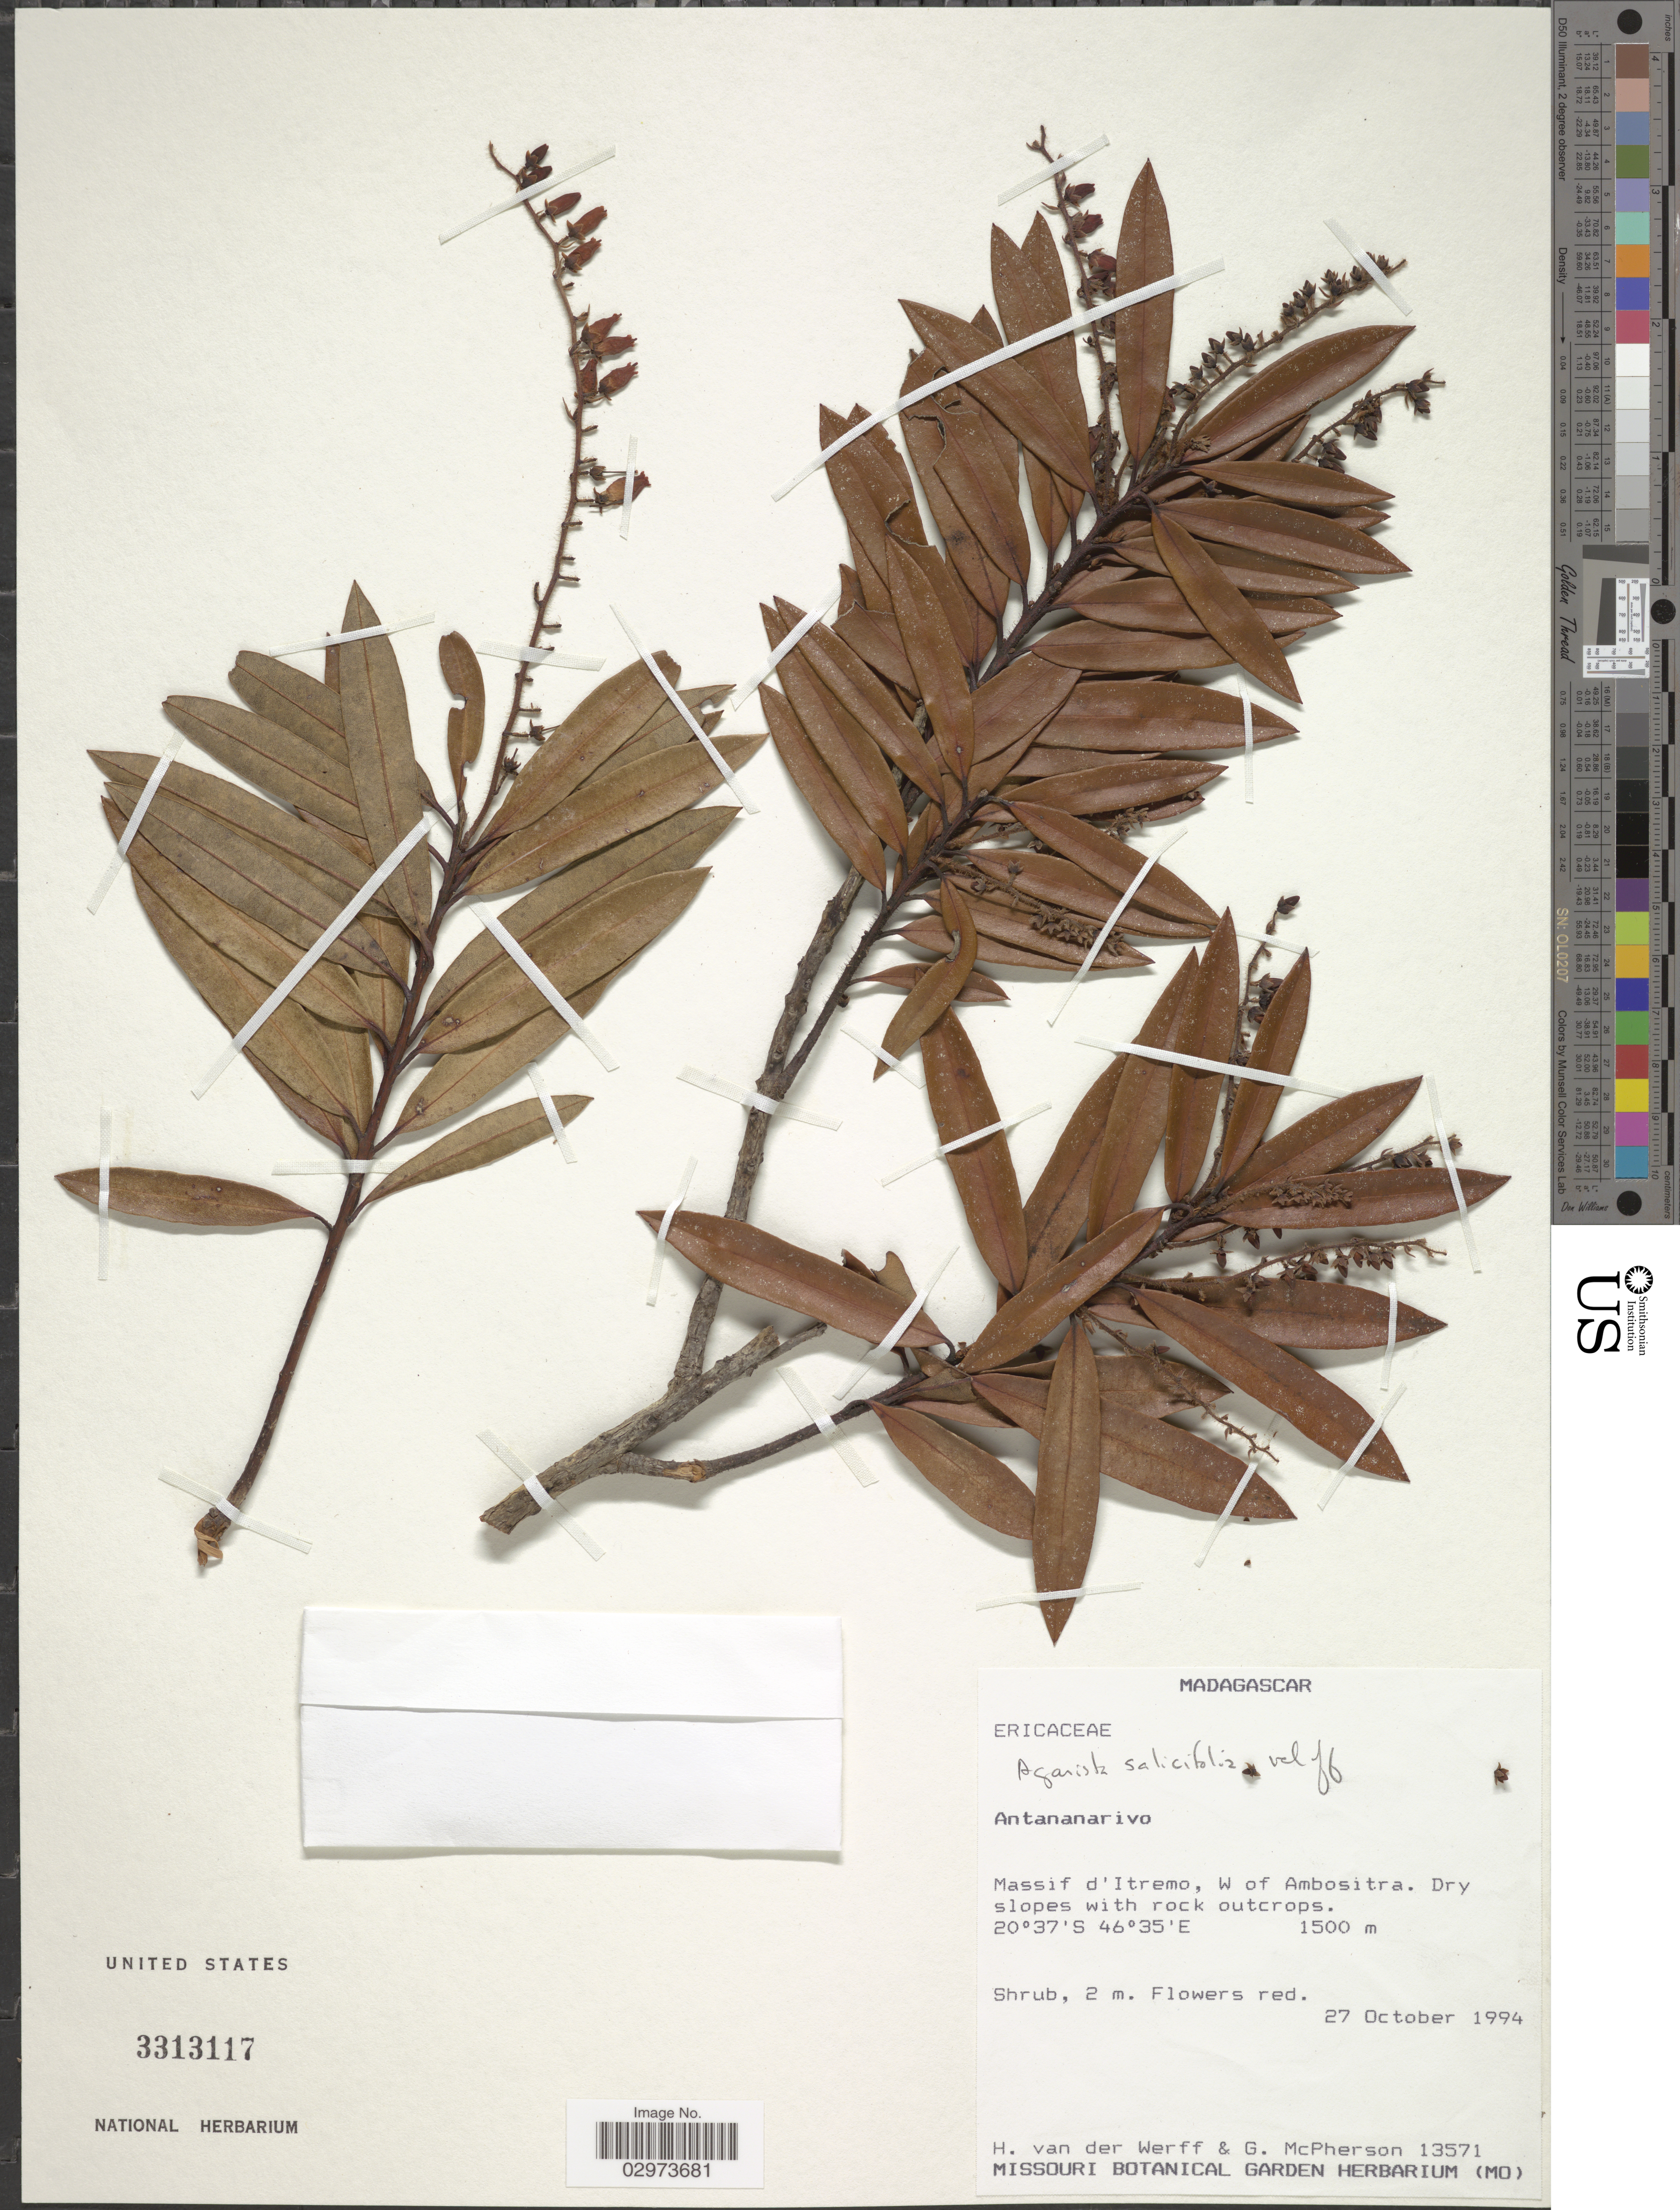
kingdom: Plantae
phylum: Tracheophyta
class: Magnoliopsida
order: Ericales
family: Ericaceae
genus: Agarista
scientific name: Agarista salicifolia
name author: (Lam.) G. Don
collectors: H. van der Werff & G. McPherson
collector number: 13571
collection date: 1994-10-27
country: Madagascar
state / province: Amoron'i Mania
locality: Massif d'Itremo, W of Ambositra.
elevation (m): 1500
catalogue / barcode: US 3313117